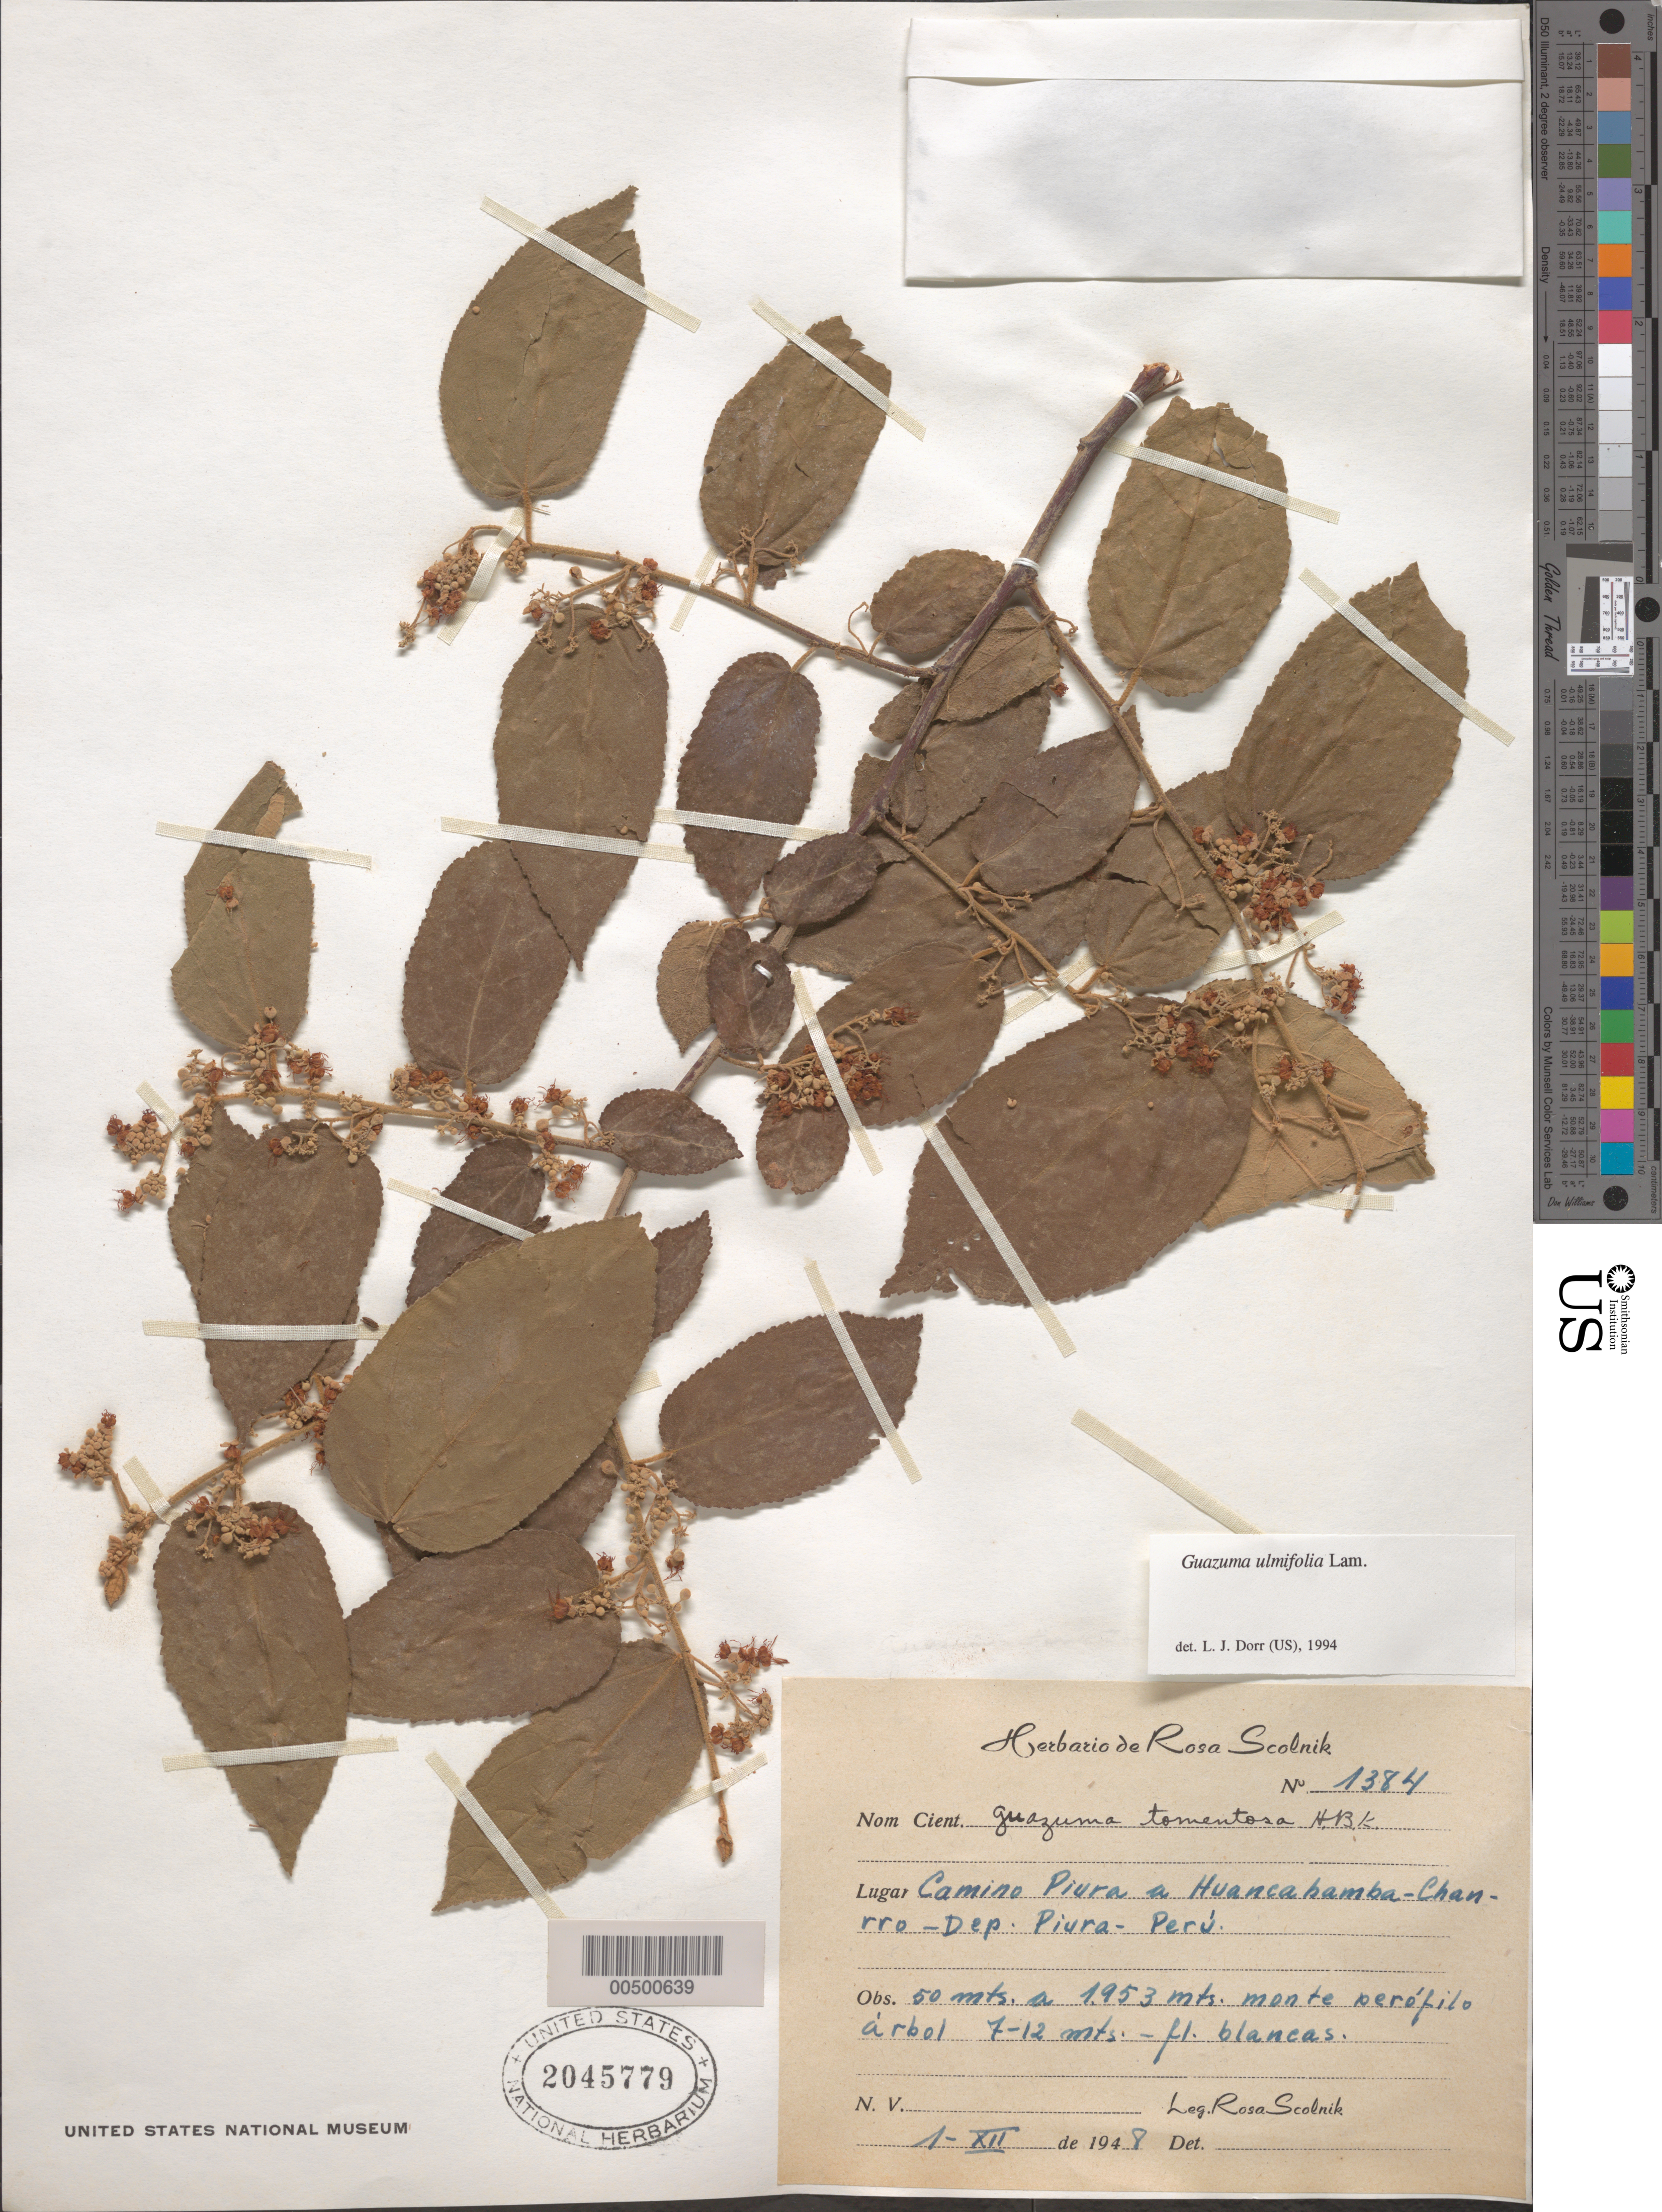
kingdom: Plantae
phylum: Tracheophyta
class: Magnoliopsida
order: Malvales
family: Malvaceae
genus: Guazuma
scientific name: Guazuma ulmifolia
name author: Lam.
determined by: Dorr, L. J., (BOT), Smithsonian Institution - National Museum of Natural History (UNITED STATES)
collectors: R. Scolnik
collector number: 2384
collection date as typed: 01 Dec 1948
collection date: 1948-12-01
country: Peru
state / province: Piura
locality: Camino Piura a Huancabamba - Chanrro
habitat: monte xerófilo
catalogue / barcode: US 2045779